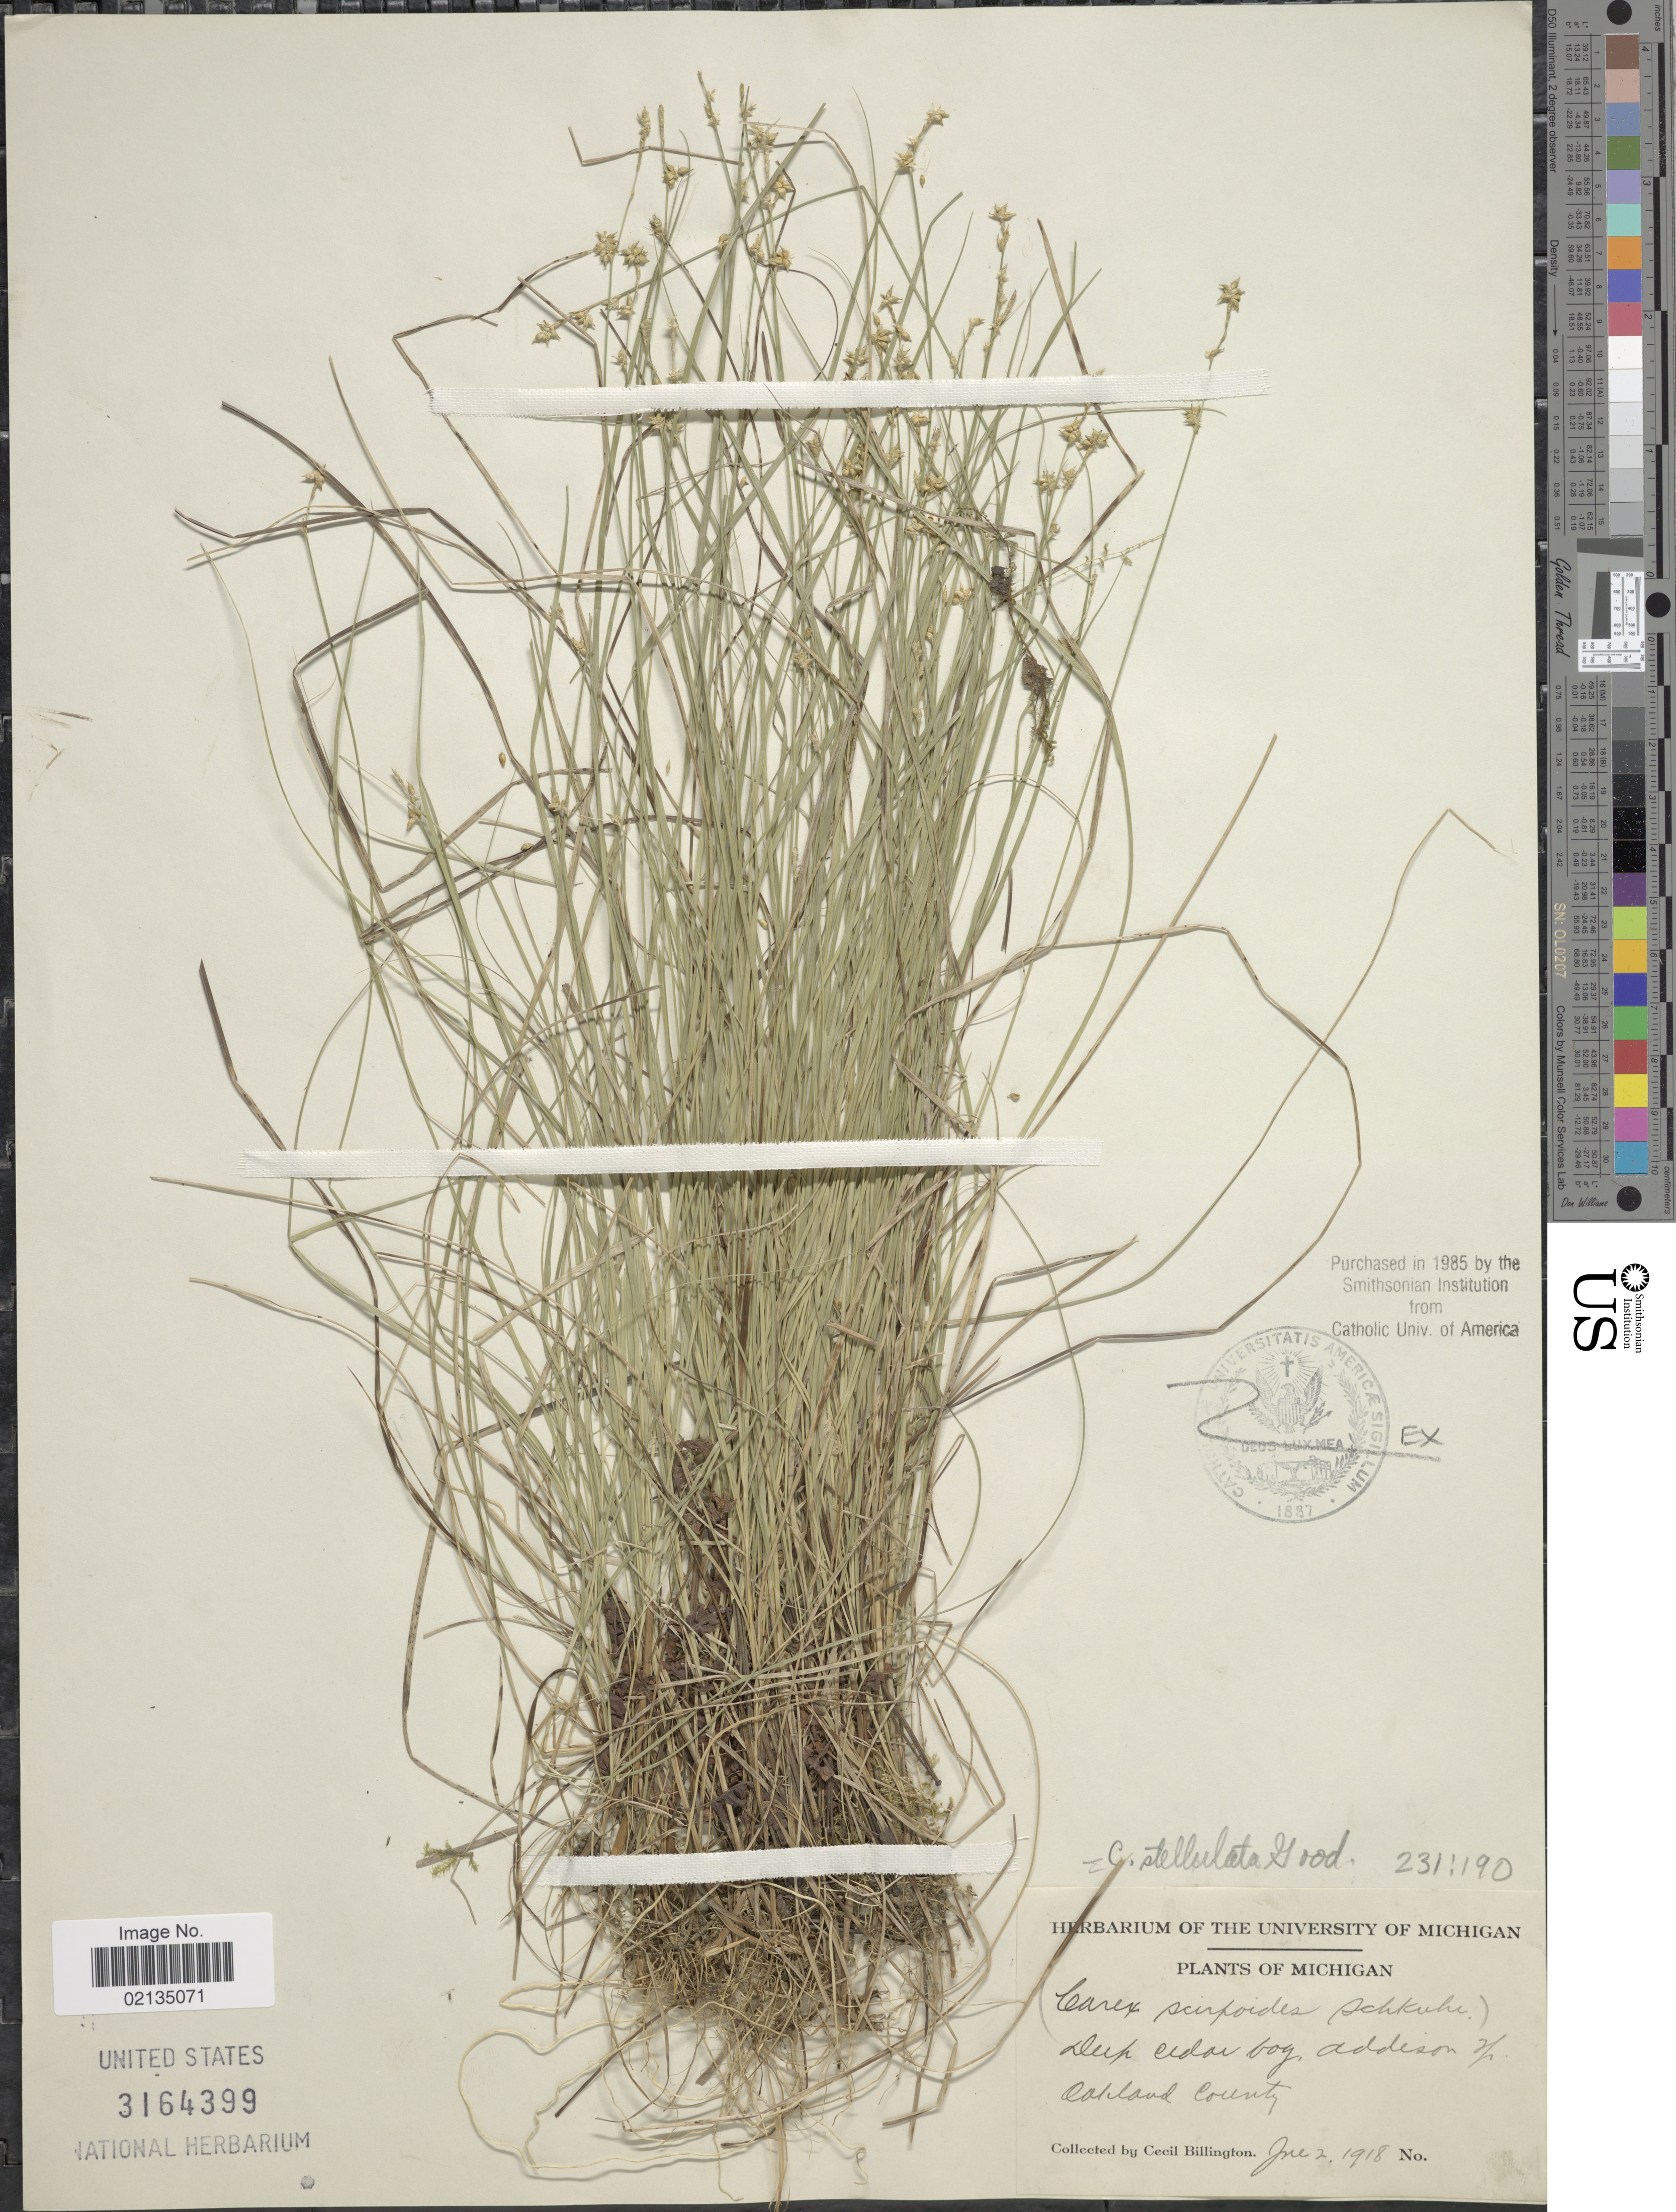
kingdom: Plantae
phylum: Tracheophyta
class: Liliopsida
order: Poales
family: Cyperaceae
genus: Carex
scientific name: Carex echinata subsp. echinata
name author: Murray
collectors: C. Billington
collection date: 1918-06-02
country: United States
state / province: Michigan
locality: Deep cedar bog, Addison Tp, Oakland County.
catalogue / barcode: US 3164399